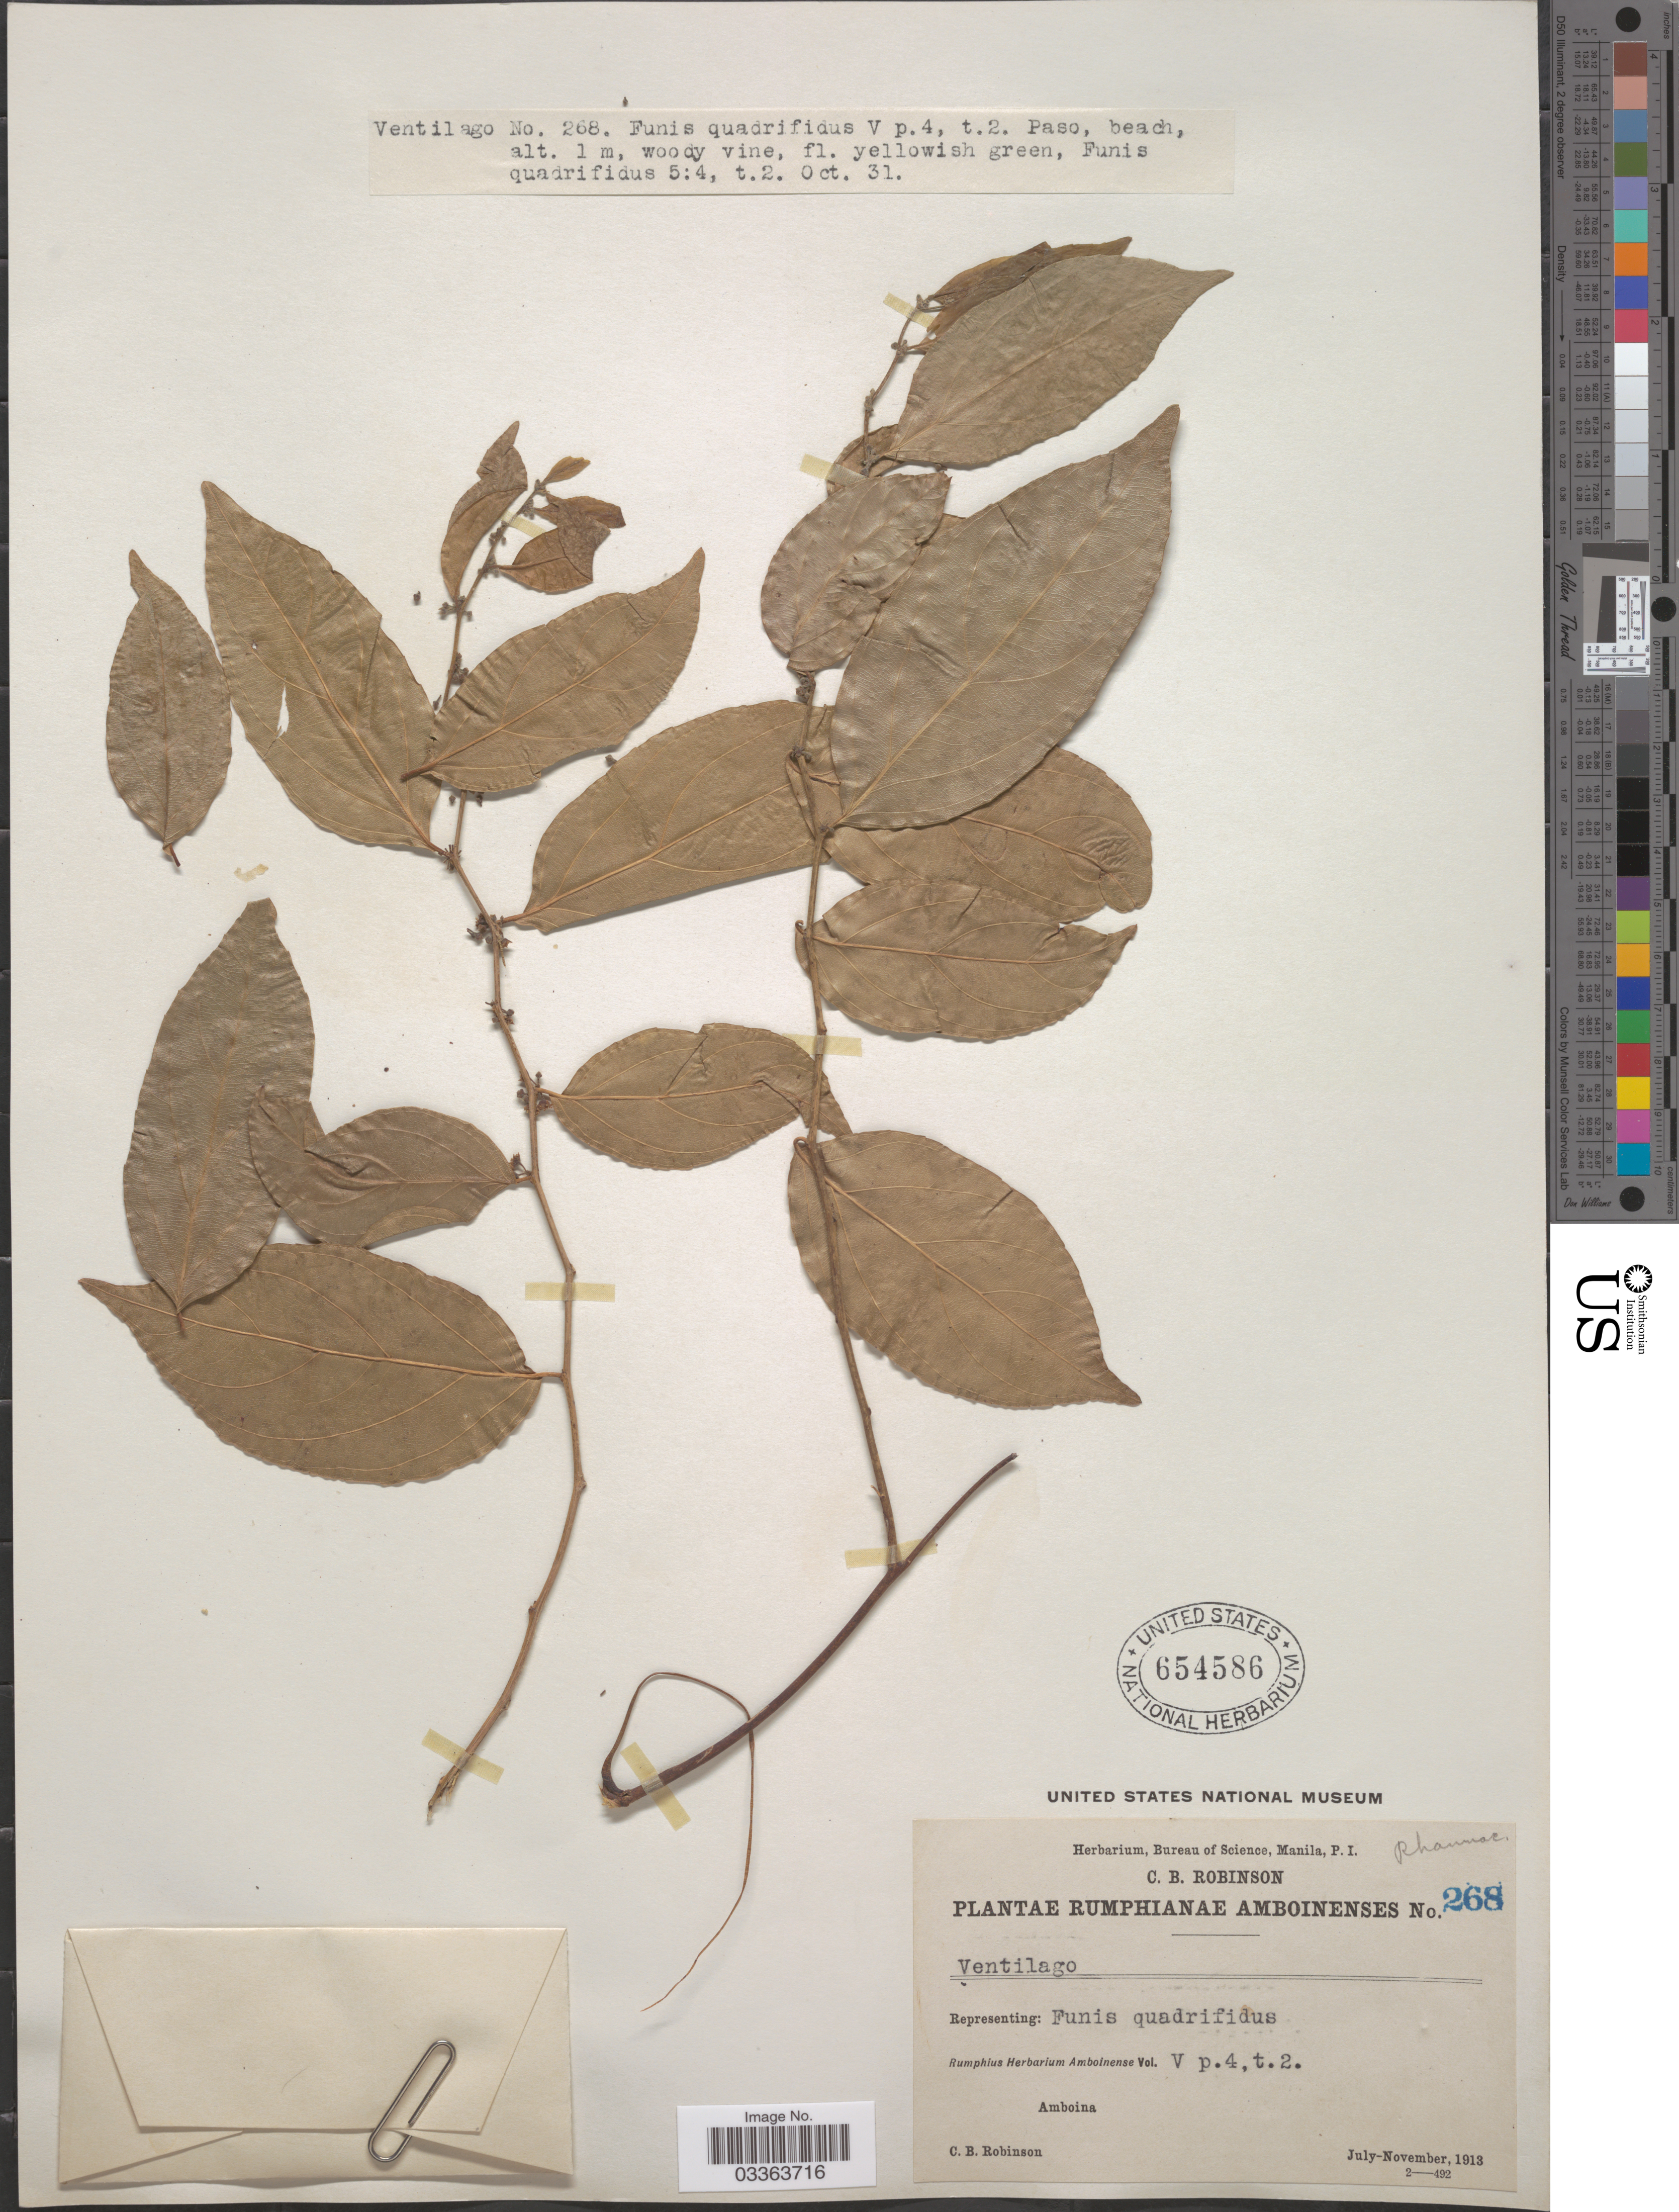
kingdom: Plantae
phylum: Tracheophyta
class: Magnoliopsida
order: Rosales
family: Rhamnaceae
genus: Ventilago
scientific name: Ventilago sp.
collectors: C. Robinson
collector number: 268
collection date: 1913-10-31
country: Indonesia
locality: Amboina. Paso [unsure placement], beach.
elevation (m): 1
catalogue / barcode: US 654586